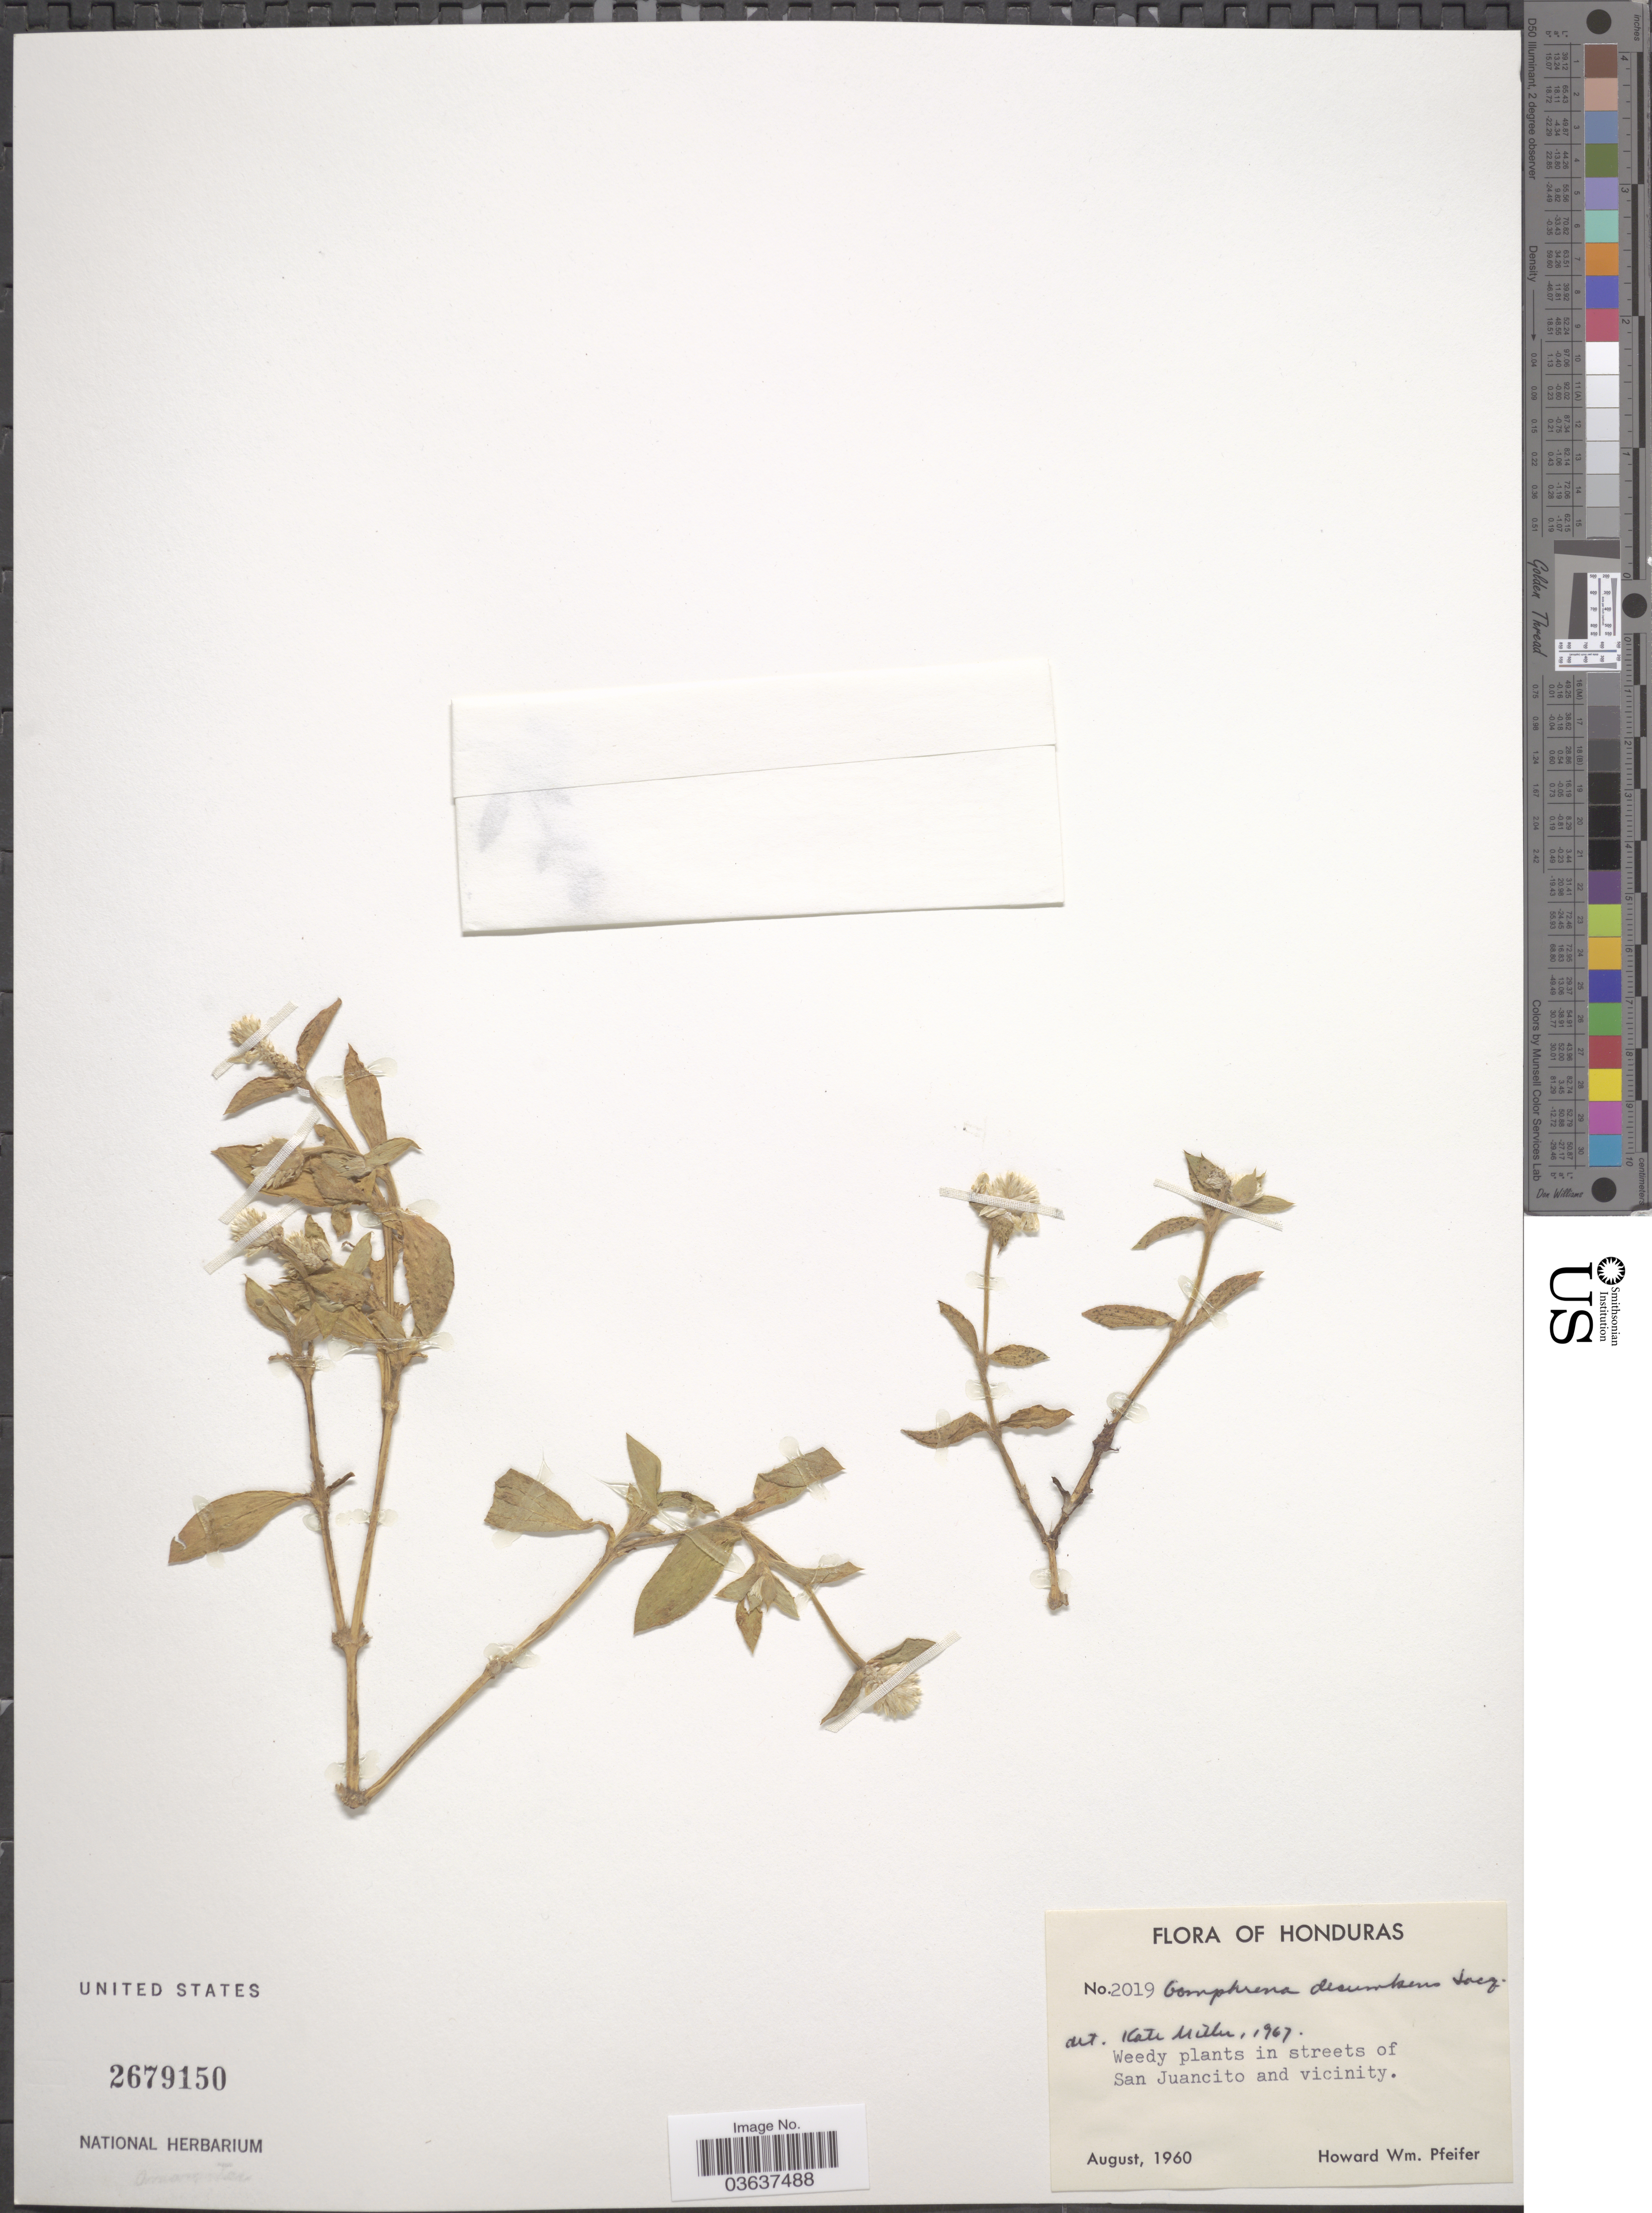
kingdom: Plantae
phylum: Tracheophyta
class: Magnoliopsida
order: Caryophyllales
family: Amaranthaceae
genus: Gomphrena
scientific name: Gomphrena decumbens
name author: Jacq.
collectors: H. W. Pfeifer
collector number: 2019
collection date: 1960-08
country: Honduras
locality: Streets of San Juancito and vicinity.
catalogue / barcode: US 2679150